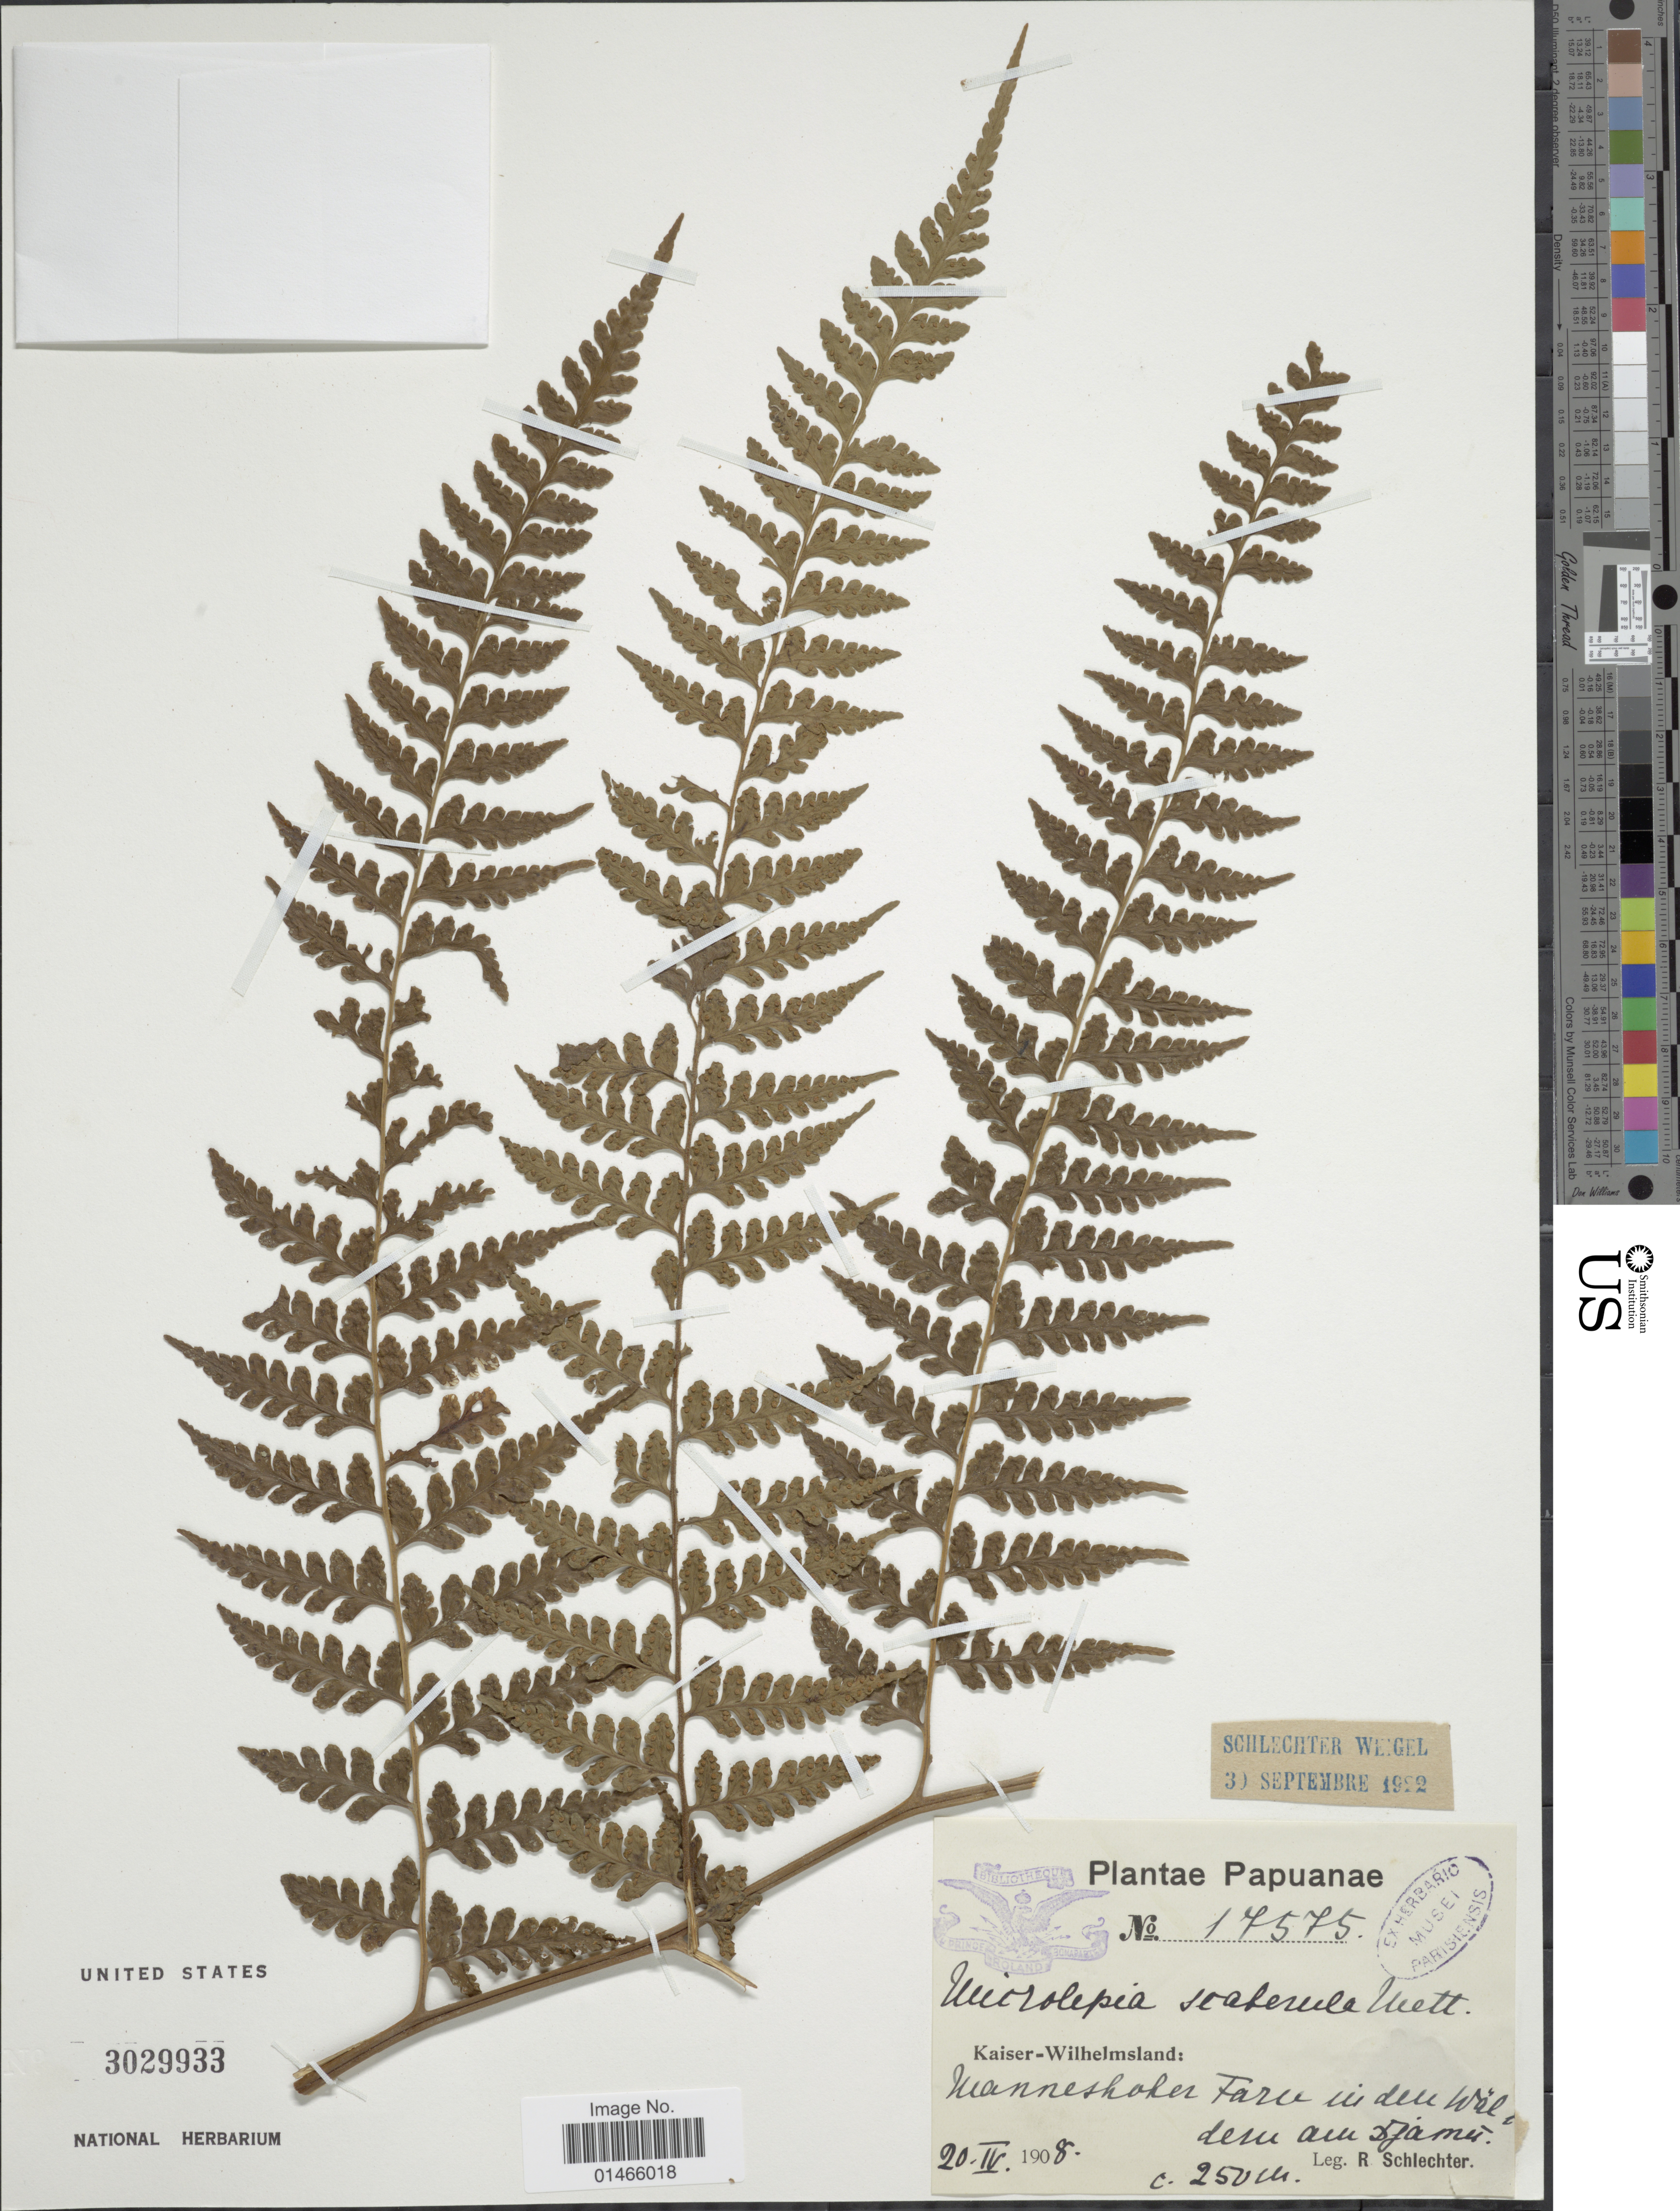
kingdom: Plantae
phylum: Tracheophyta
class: Polypodiopsida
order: Polypodiales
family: Dennstaedtiaceae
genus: Microlepia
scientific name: Microlepia scaberula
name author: Mett. ex Kuhn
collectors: F. R. R. Schlechter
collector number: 17575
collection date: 1908-04-20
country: Papua New Guinea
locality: Kaiser-Wilhelmsland, Manneshoher Farn in Wäldern am Djamu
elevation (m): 250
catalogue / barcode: US 3029933